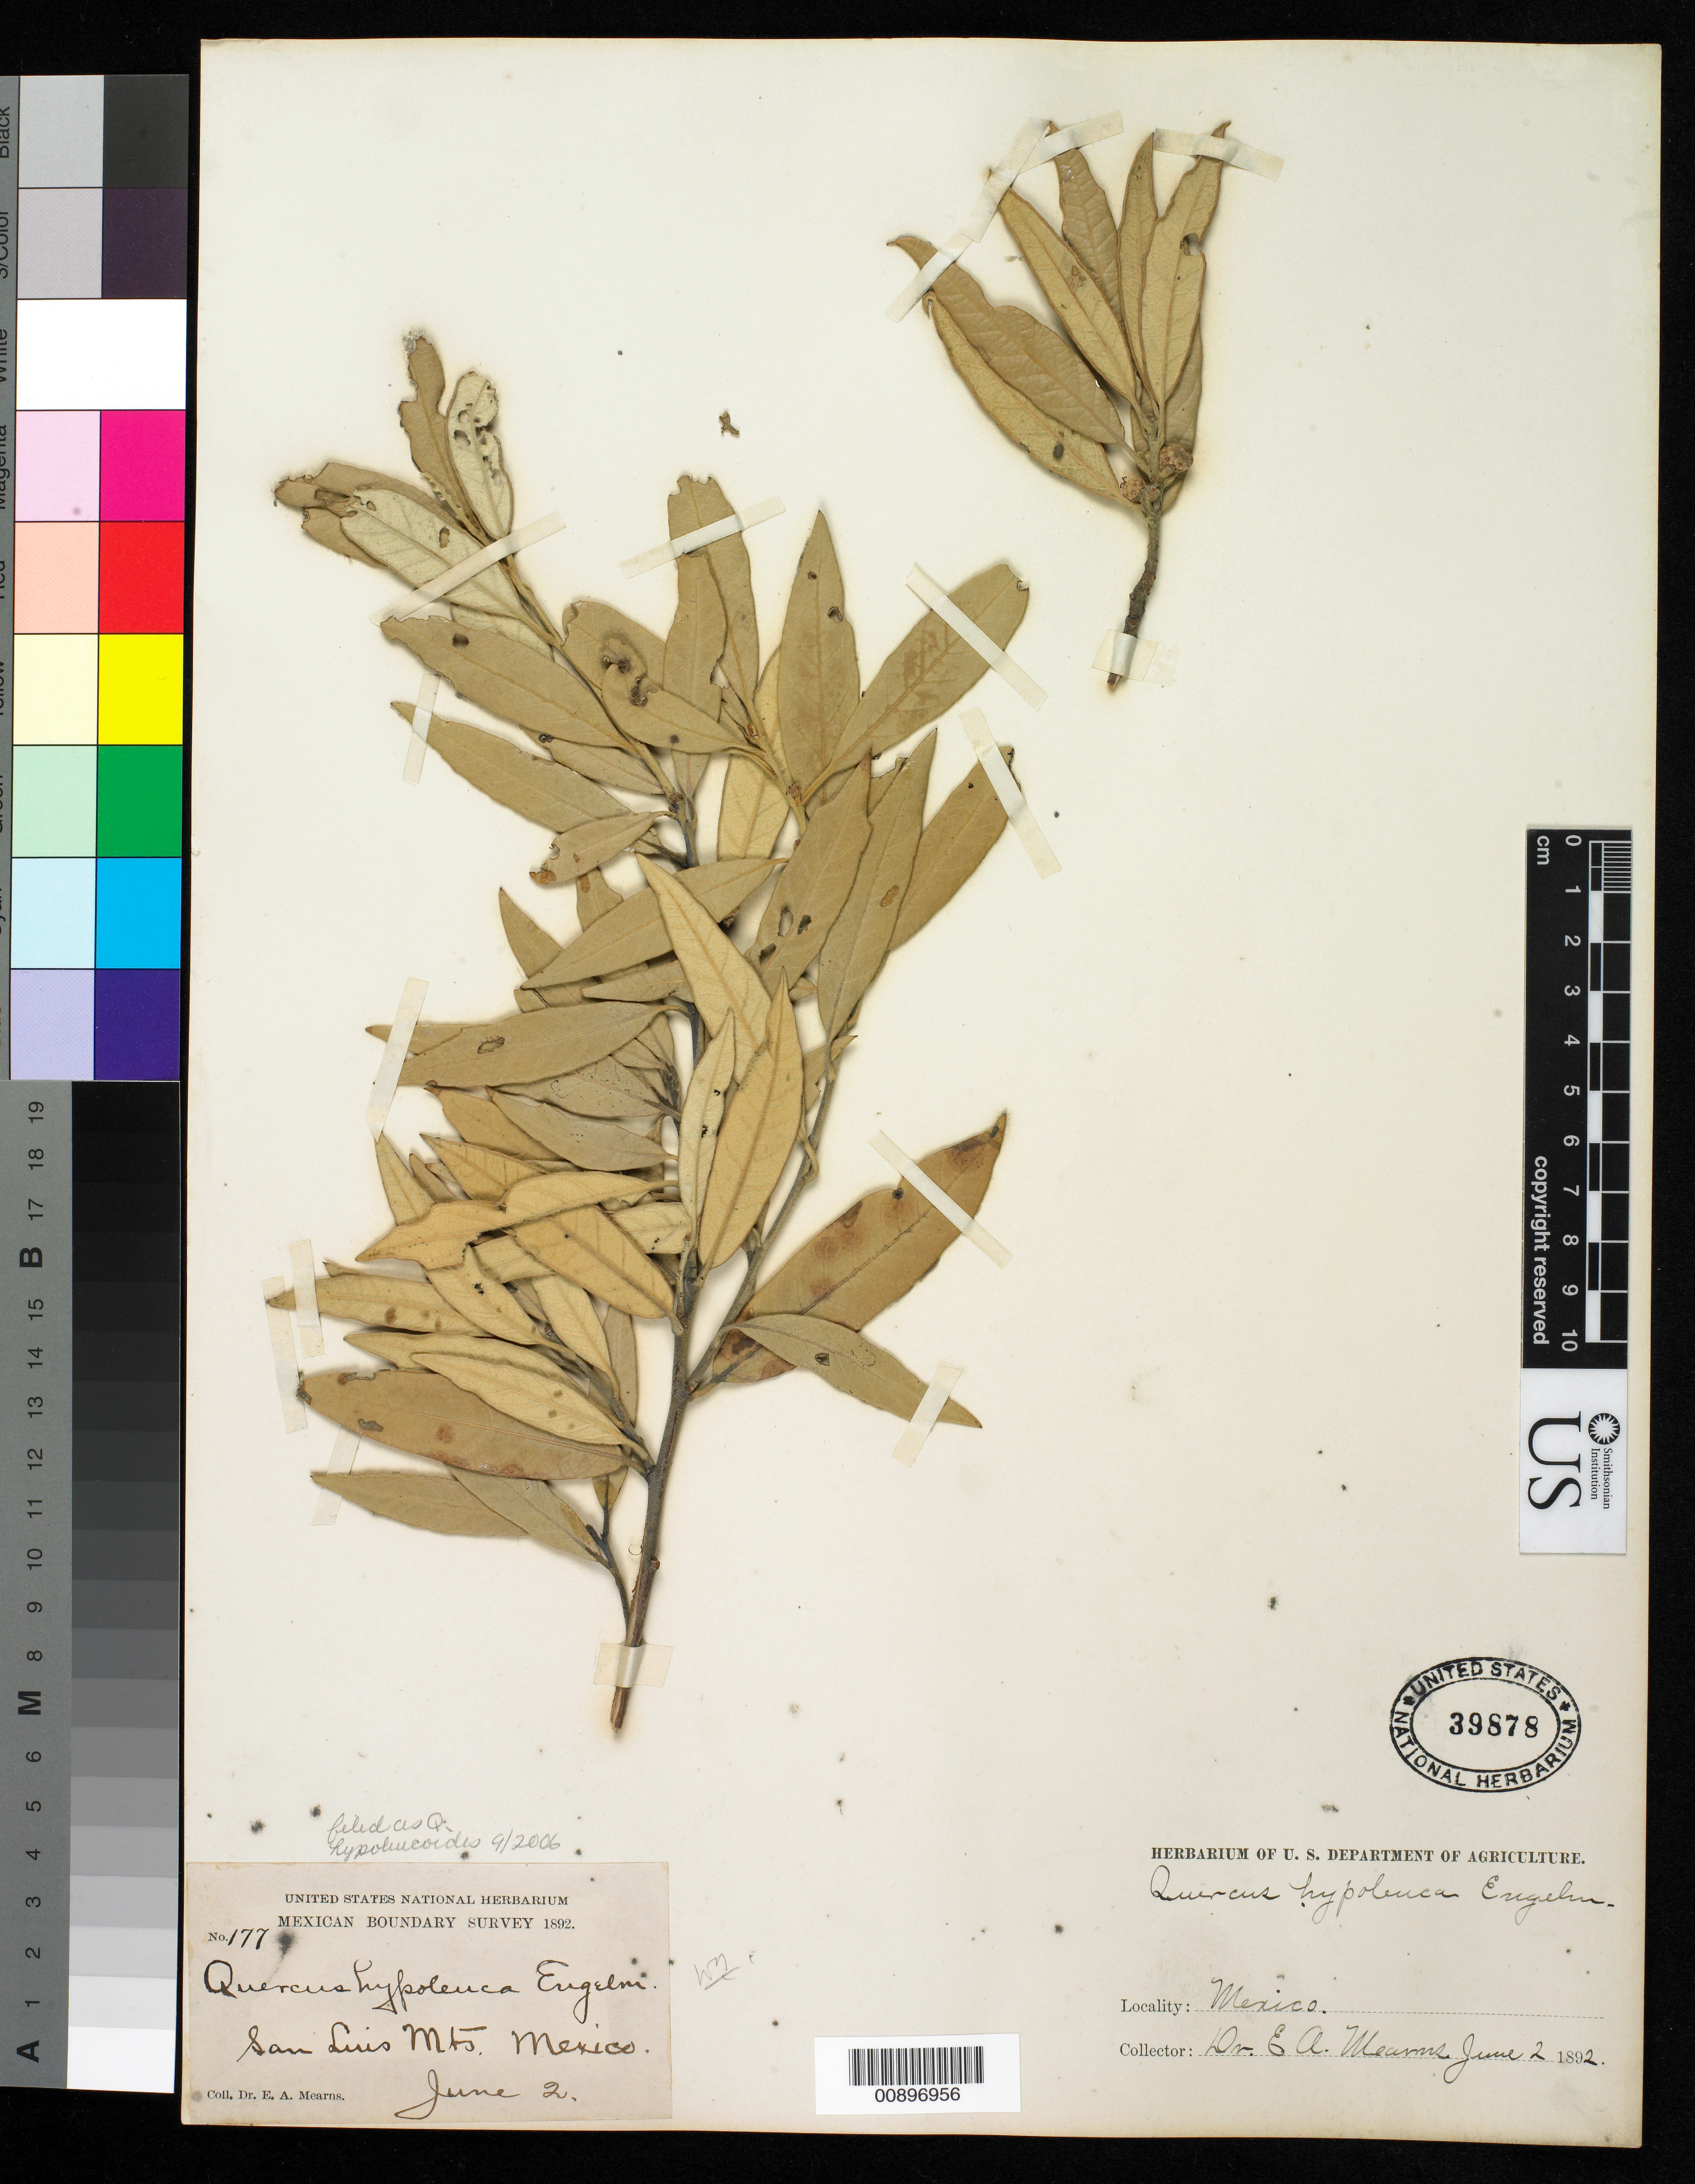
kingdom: Plantae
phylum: Tracheophyta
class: Magnoliopsida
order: Fagales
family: Fagaceae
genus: Quercus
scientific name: Quercus hypoleucoides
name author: A. Camus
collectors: E. A. Mearns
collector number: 177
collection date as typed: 02 Jun 1892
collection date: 1892-06-02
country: Mexico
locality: San Luis Mts., Mexico.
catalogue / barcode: US 39878